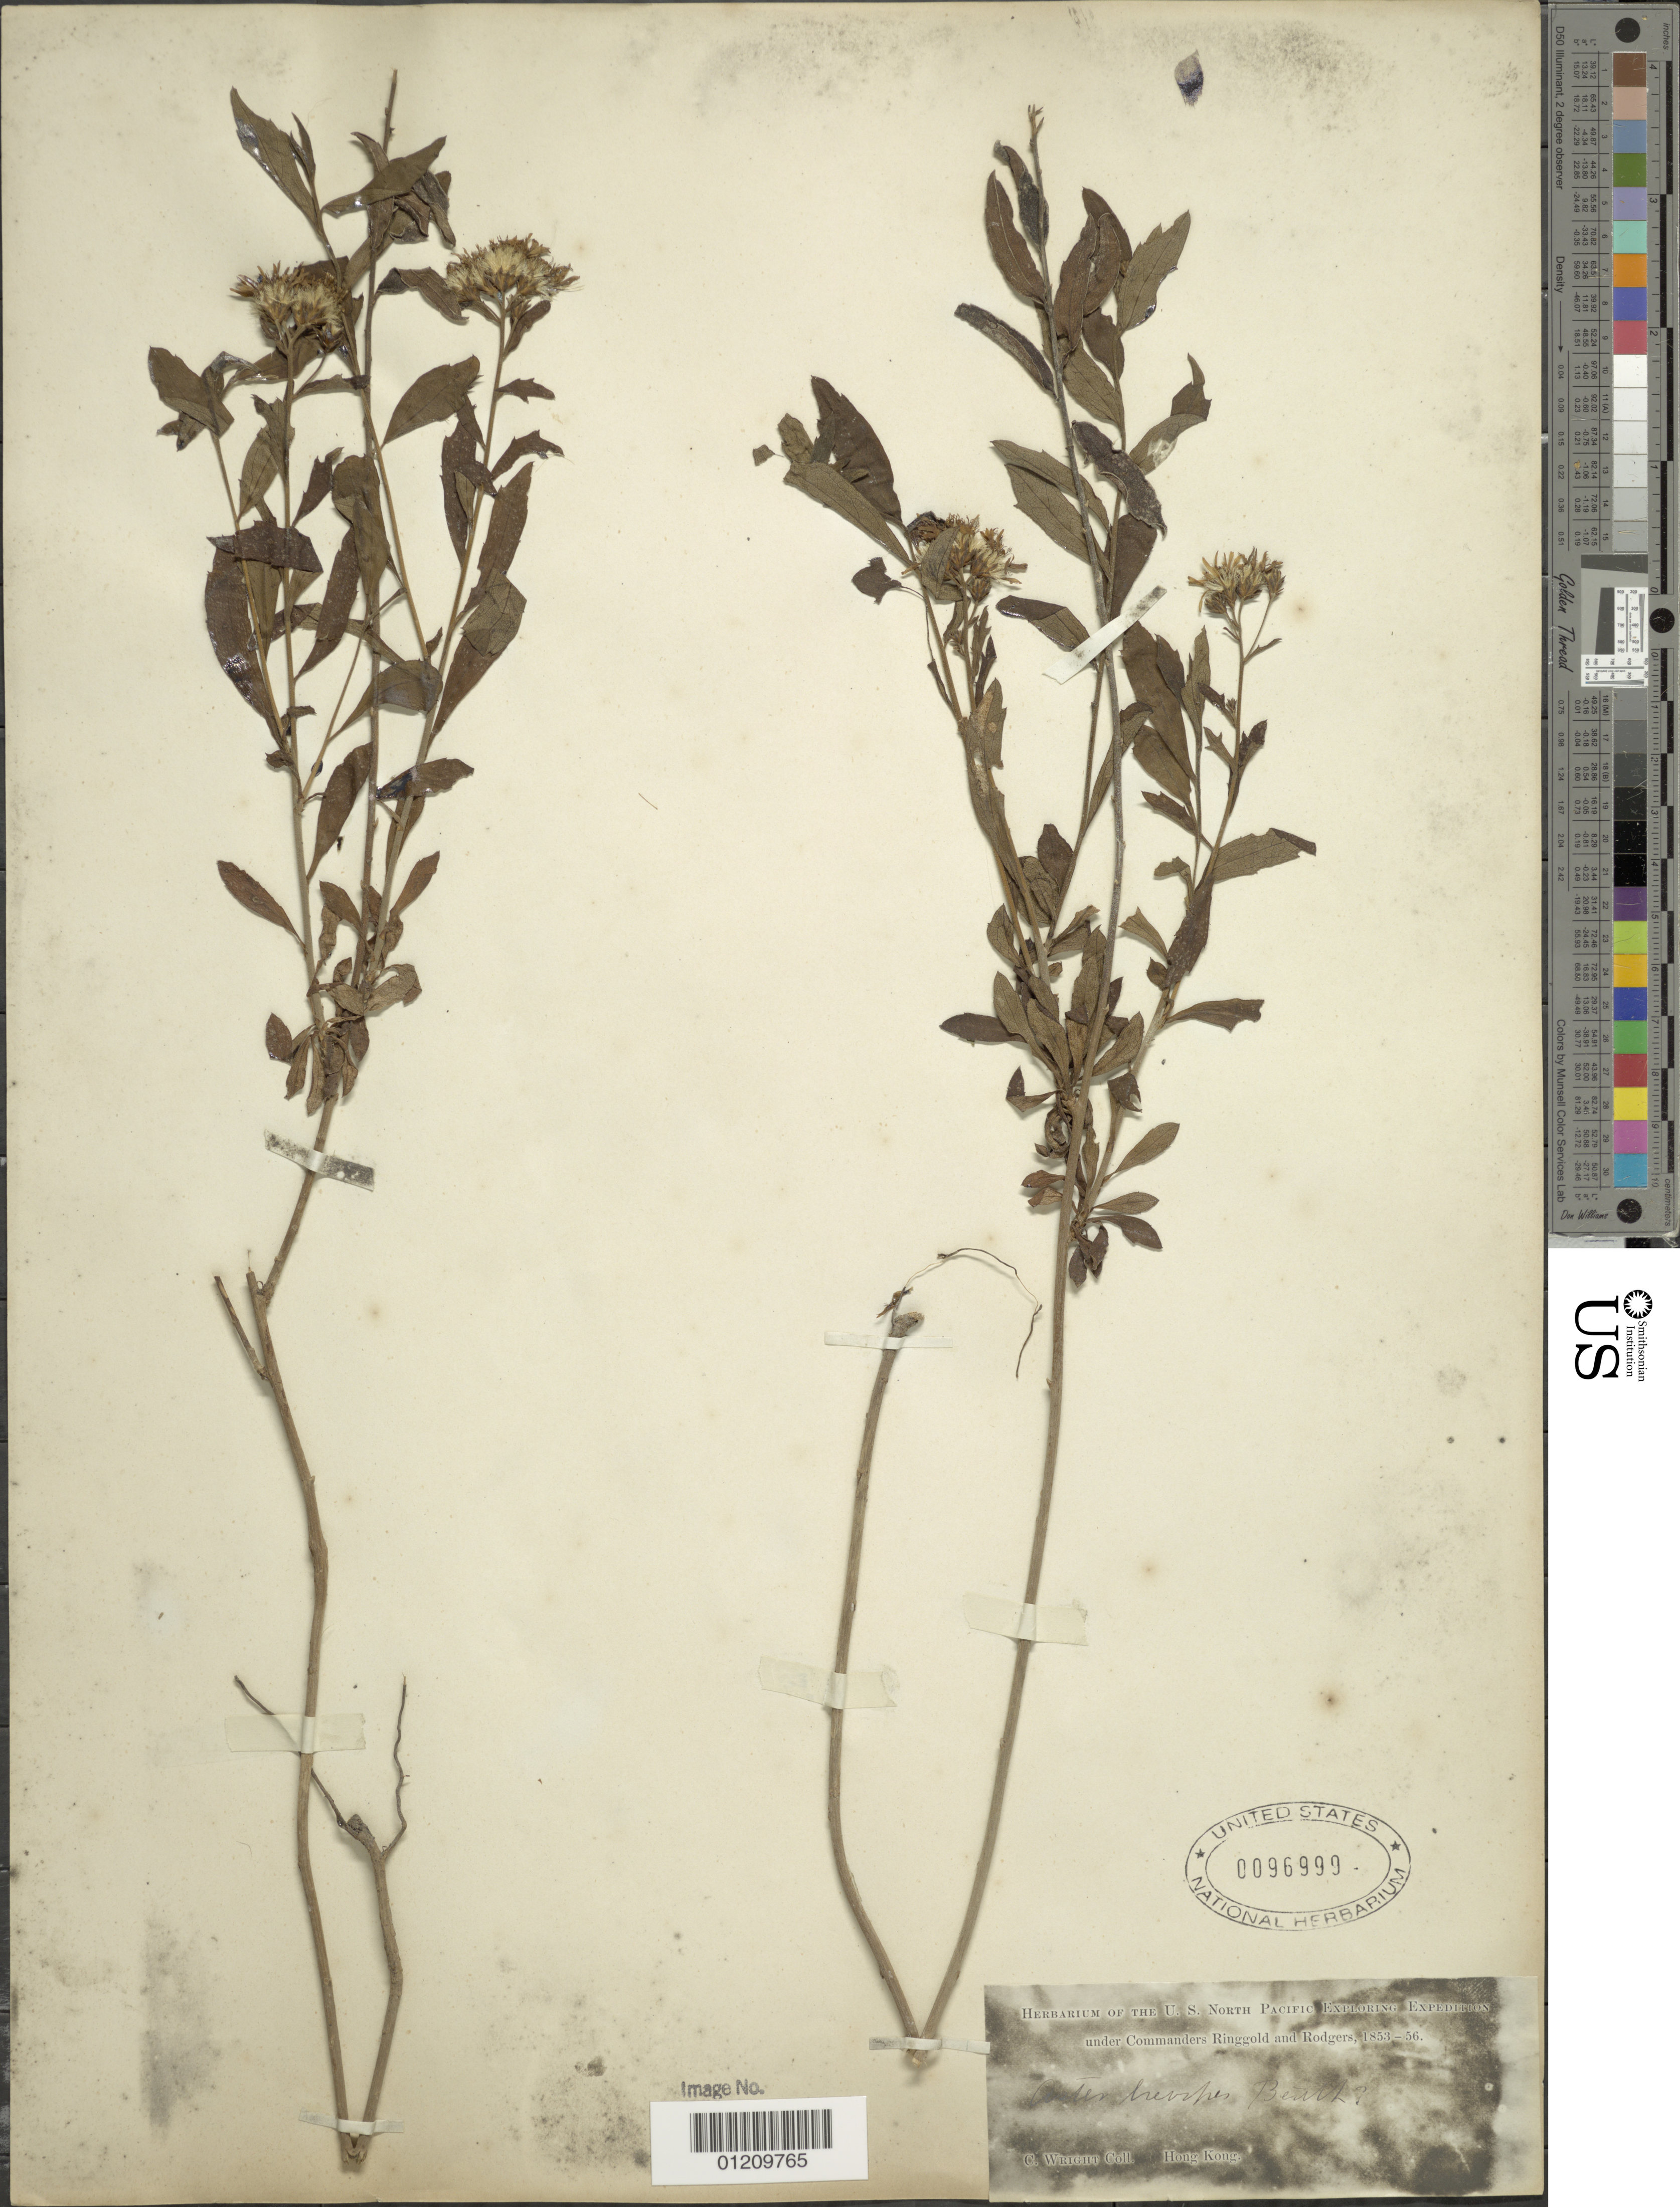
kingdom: Plantae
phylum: Tracheophyta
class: Magnoliopsida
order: Asterales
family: Asteraceae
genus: Aster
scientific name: Aster brevipes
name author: Benth.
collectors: C. Wright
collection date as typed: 1853 to -- -- 1856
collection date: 1853/1856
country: China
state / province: Hong Kong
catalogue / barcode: US 96999